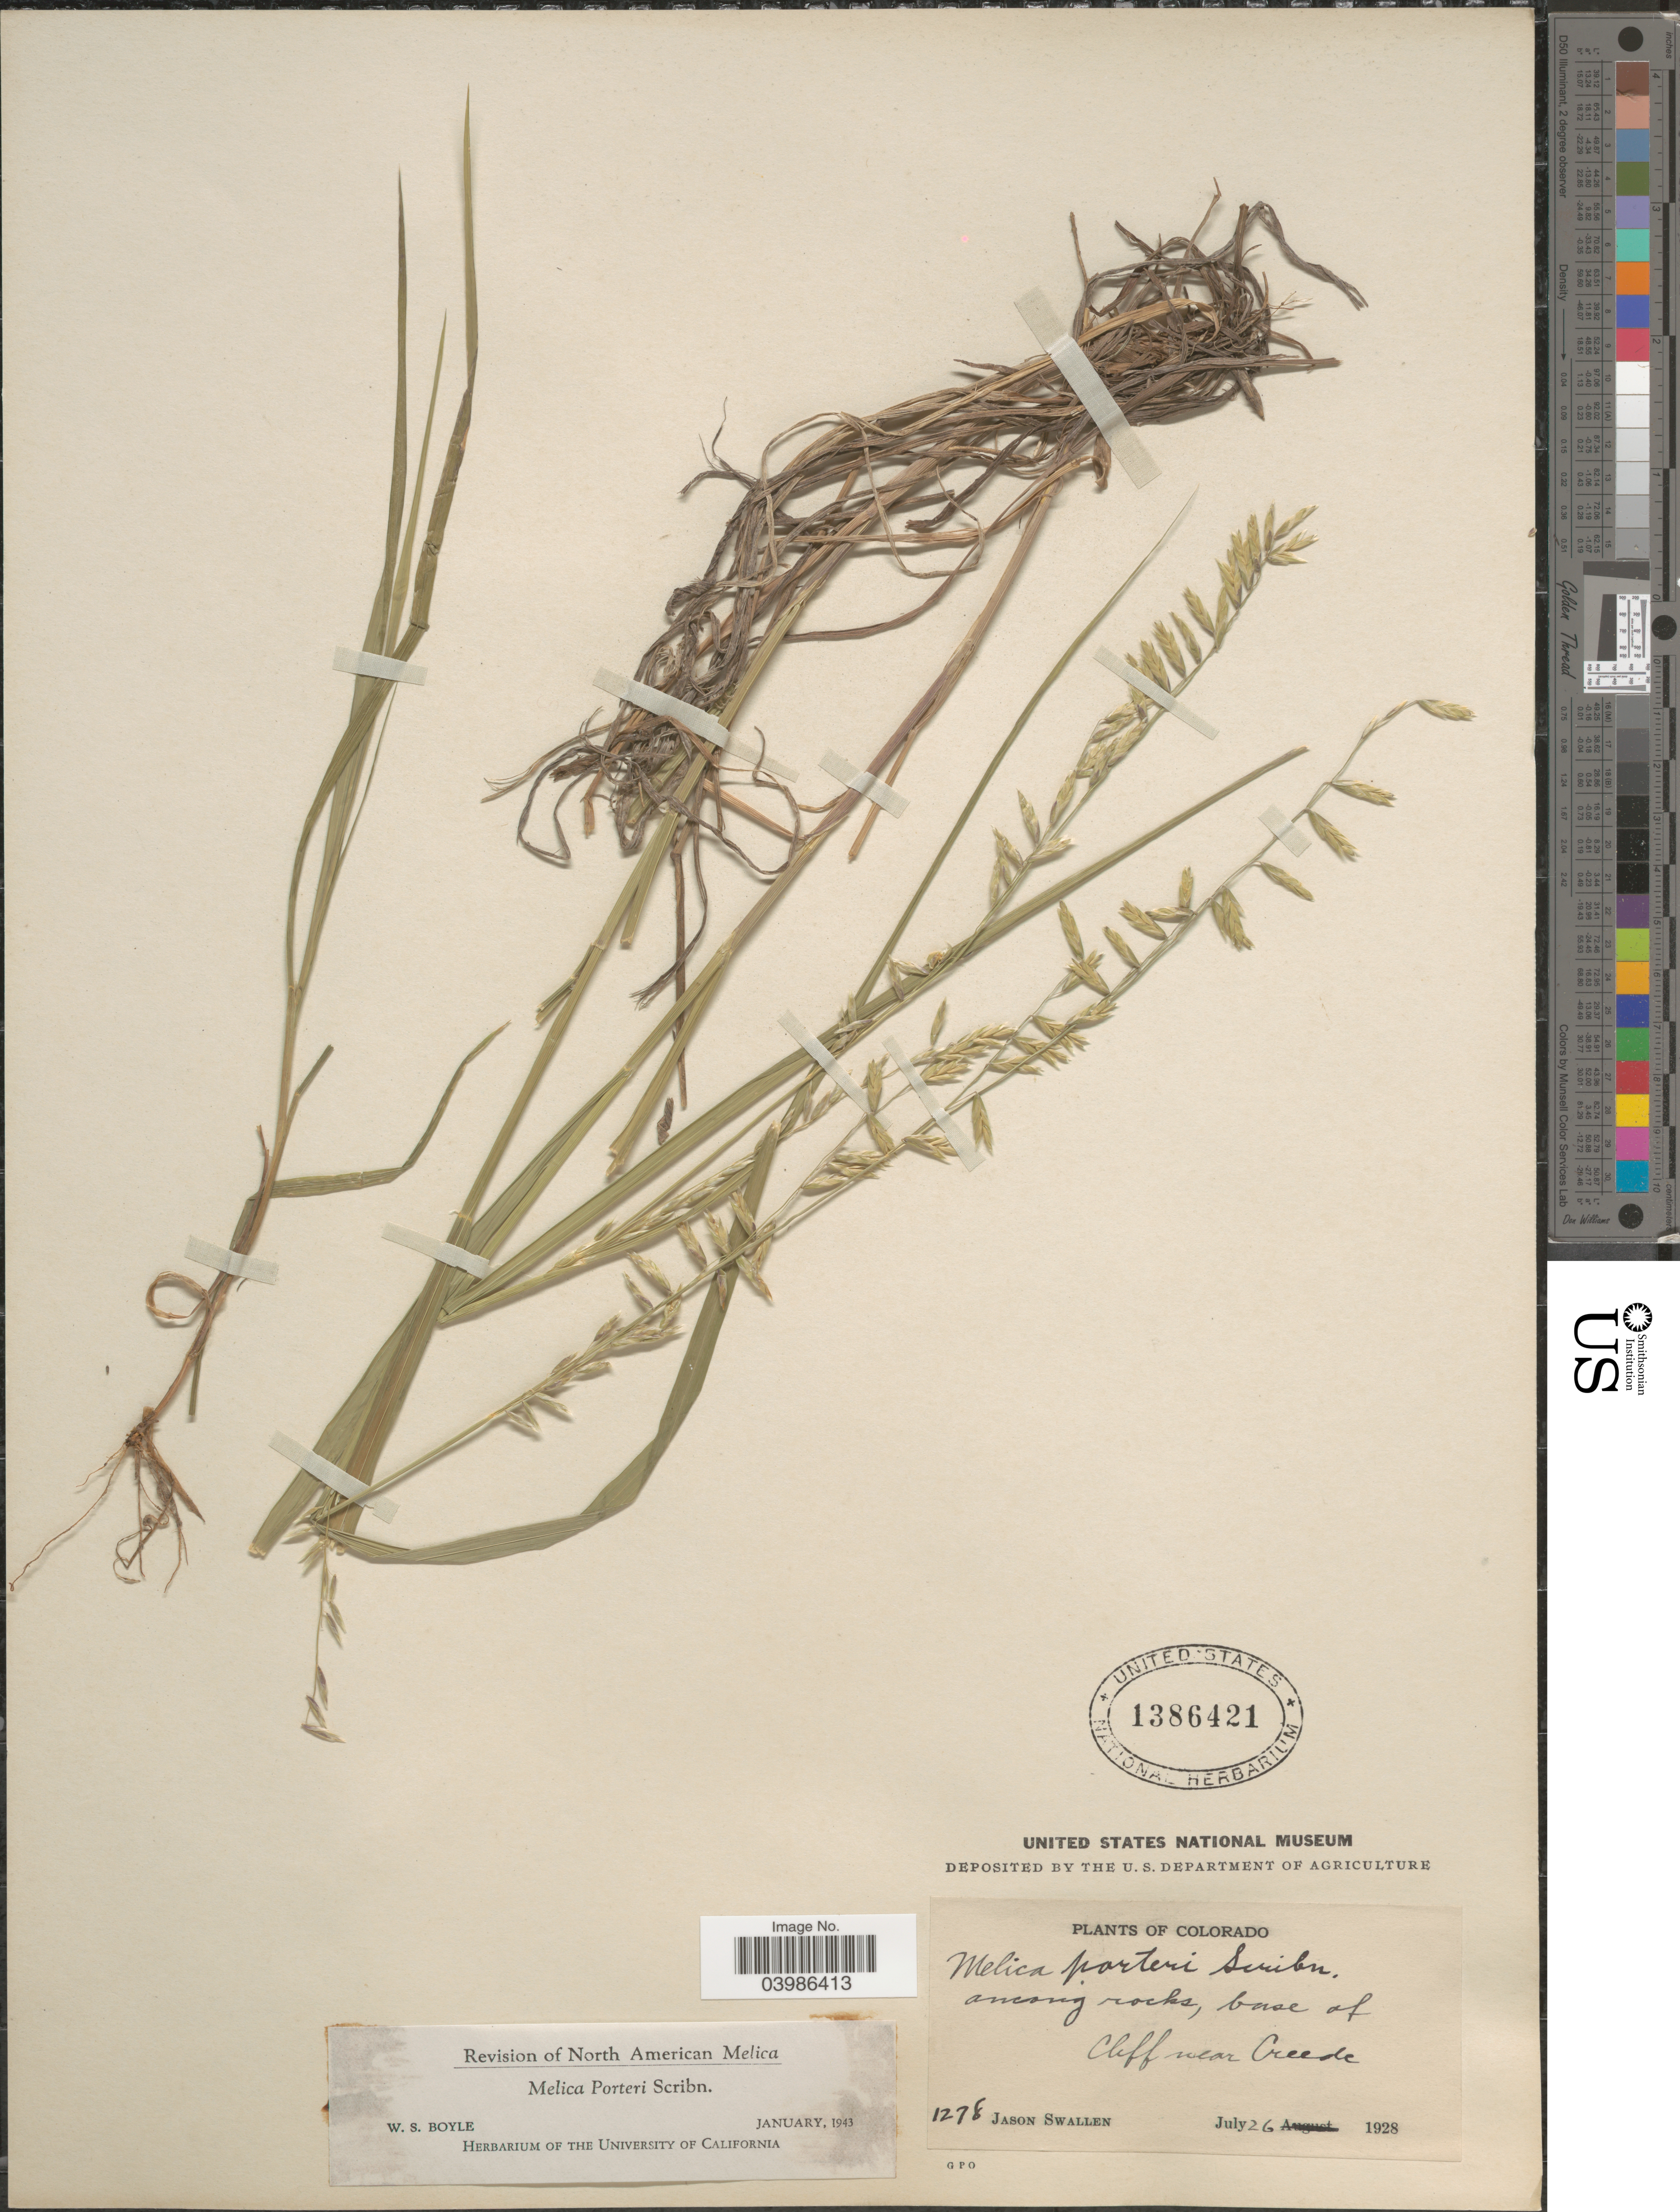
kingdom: Plantae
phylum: Tracheophyta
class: Liliopsida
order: Poales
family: Poaceae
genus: Melica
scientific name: Melica porteri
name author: Scribn.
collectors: J. R. Swallen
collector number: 1278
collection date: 1928-07-26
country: United States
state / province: Colorado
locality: Among rocks, base of Cliff near Creede.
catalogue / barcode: US 1386421